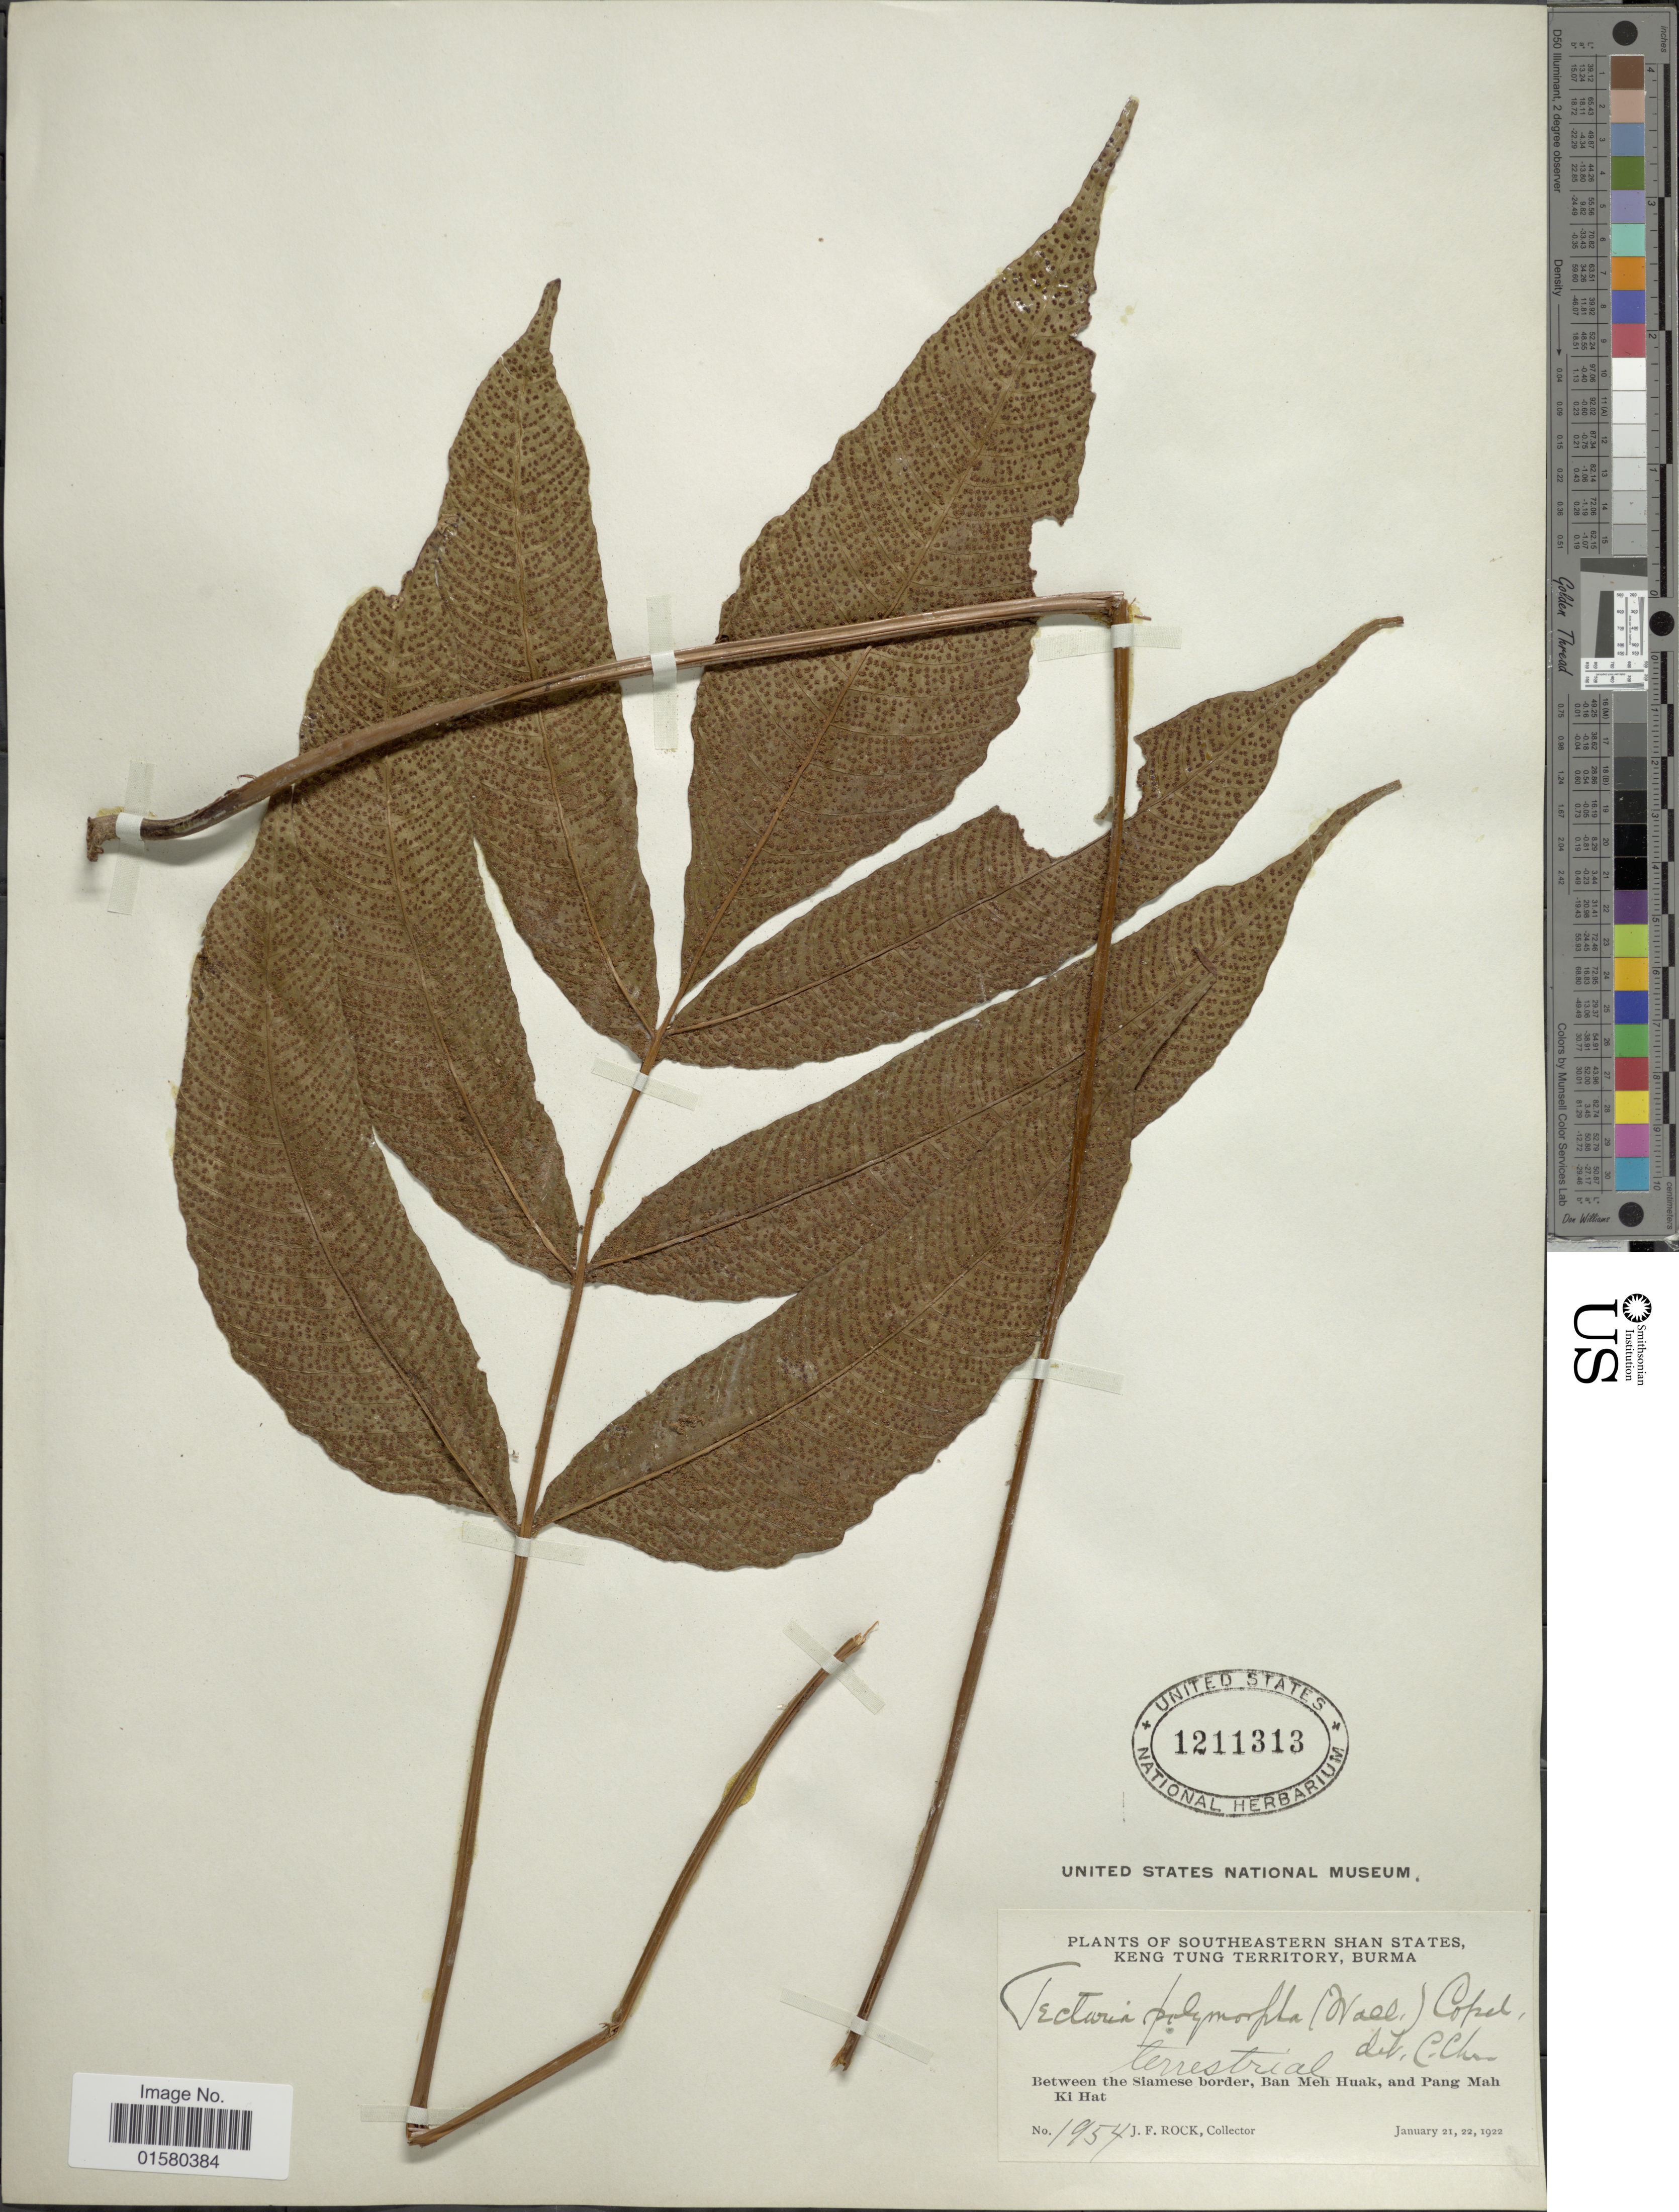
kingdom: Plantae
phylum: Tracheophyta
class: Polypodiopsida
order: Polypodiales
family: Tectariaceae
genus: Tectaria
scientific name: Tectaria polymorpha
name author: (Wall. ex Hook.) Copel.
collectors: J. Rock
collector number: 1954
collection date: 1922-01-21/1922-01-22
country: Myanmar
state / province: Shan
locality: Southeastern Shan States, Keng Tung Territory, Burma, between the Siamese border, Ban Meh Huak, and Pang Mah Ki Hat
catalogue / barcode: US 1211313